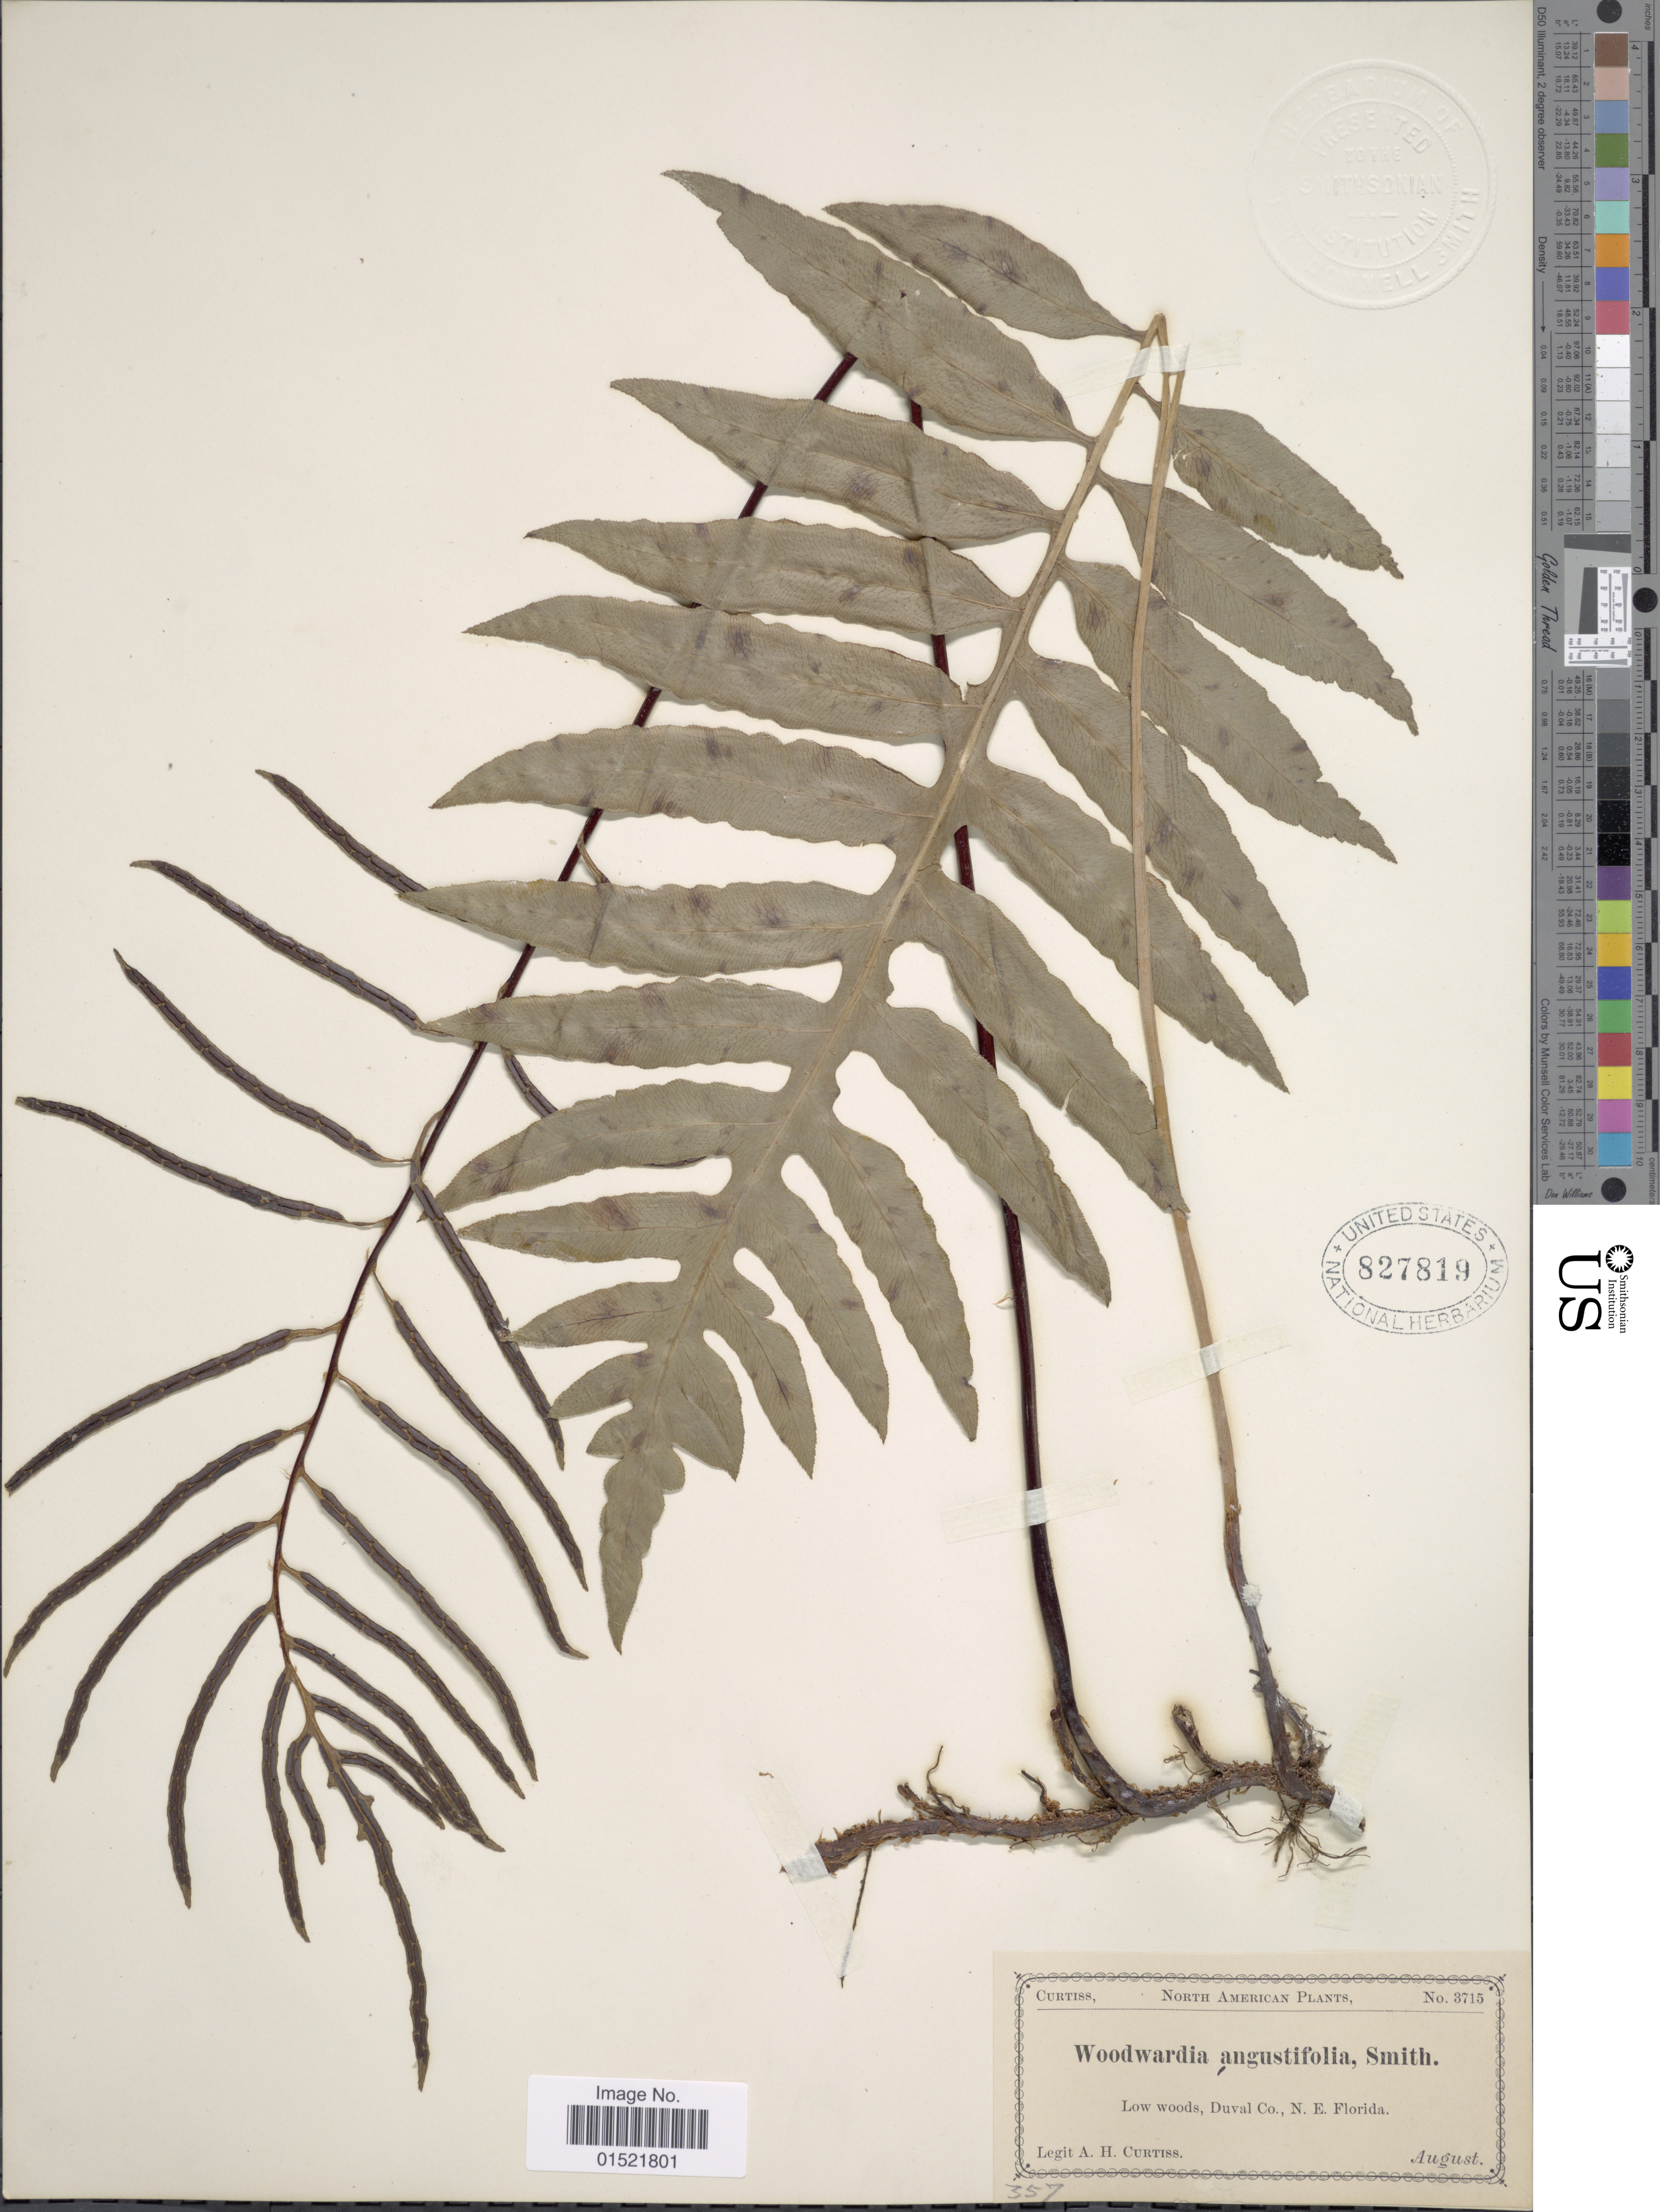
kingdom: Plantae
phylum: Tracheophyta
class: Polypodiopsida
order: Polypodiales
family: Blechnaceae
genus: Woodwardia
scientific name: Woodwardia areolata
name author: (L.) T. Moore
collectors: A. H. Curtiss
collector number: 3715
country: United States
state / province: Florida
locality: Low woods, Duval Co., N. E. Florida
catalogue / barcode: US 827819